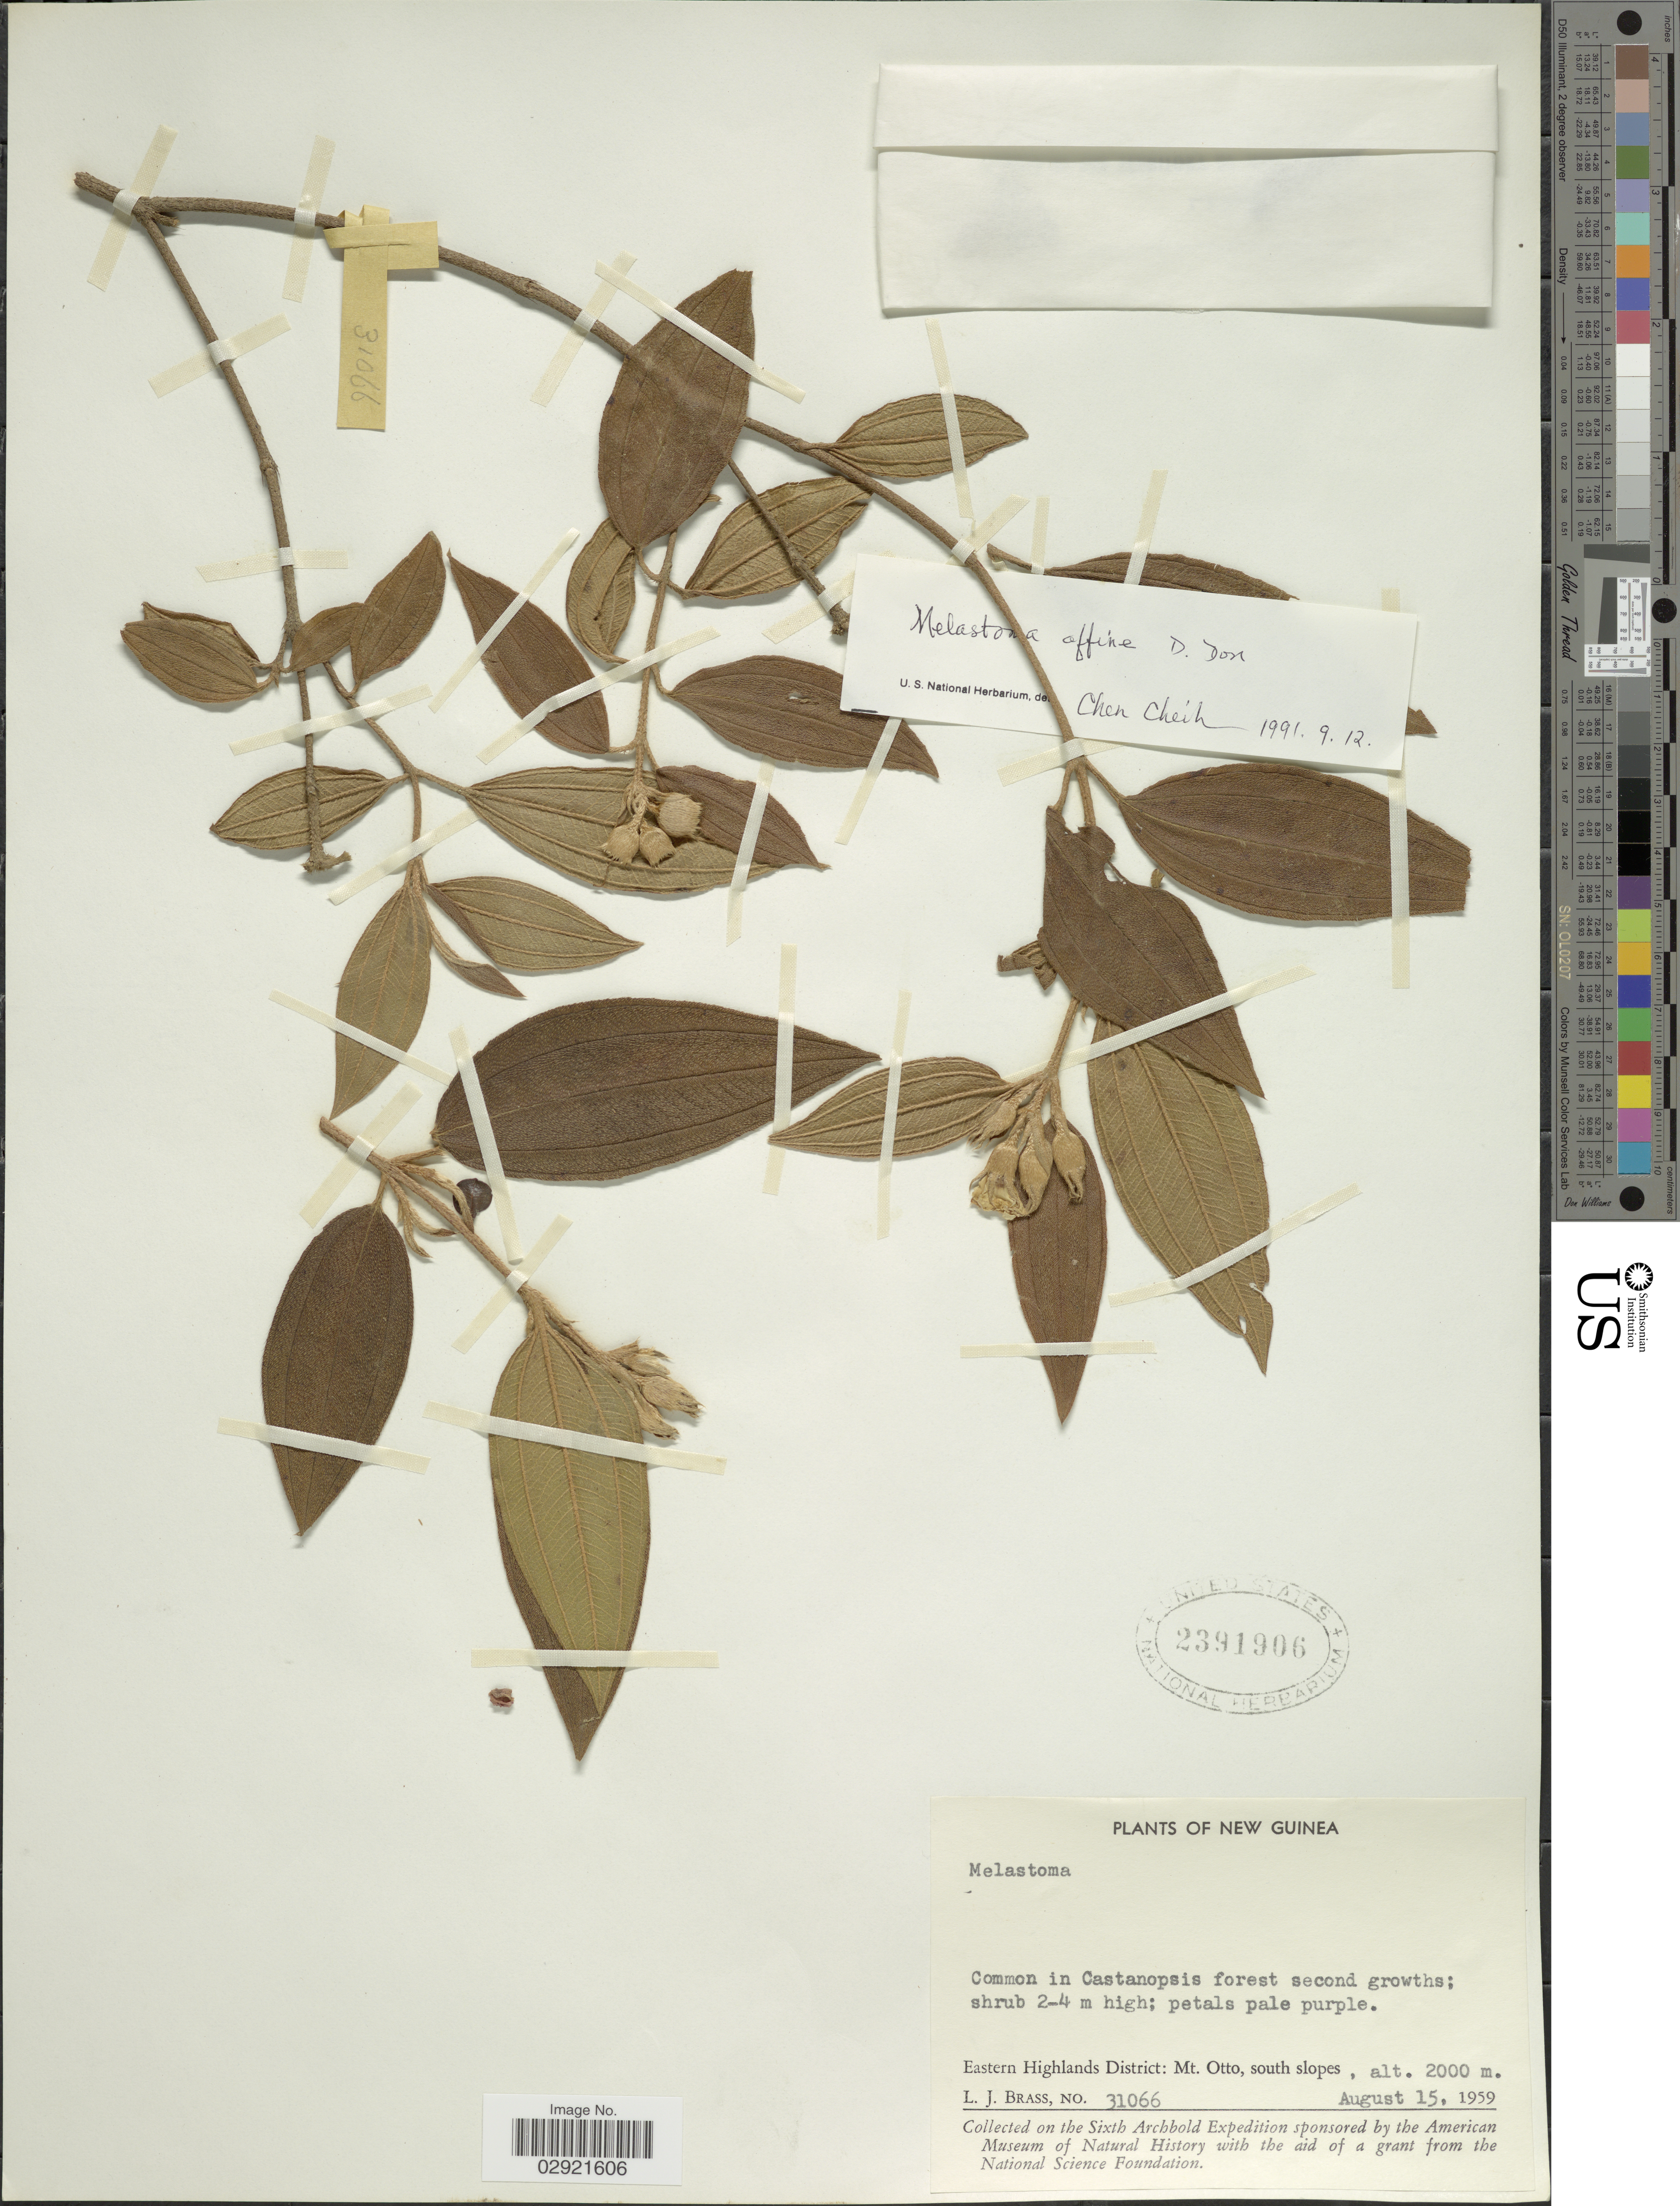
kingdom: Plantae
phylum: Tracheophyta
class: Magnoliopsida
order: Myrtales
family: Melastomataceae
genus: Melastoma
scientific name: Melastoma malabathricum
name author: L.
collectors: L. J. Brass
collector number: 31066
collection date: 1959-08-15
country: Papua New Guinea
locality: New Guinea. Eastern Highlands District: Mt. Otto, south slopes.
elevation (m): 2000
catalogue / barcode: US 2391906